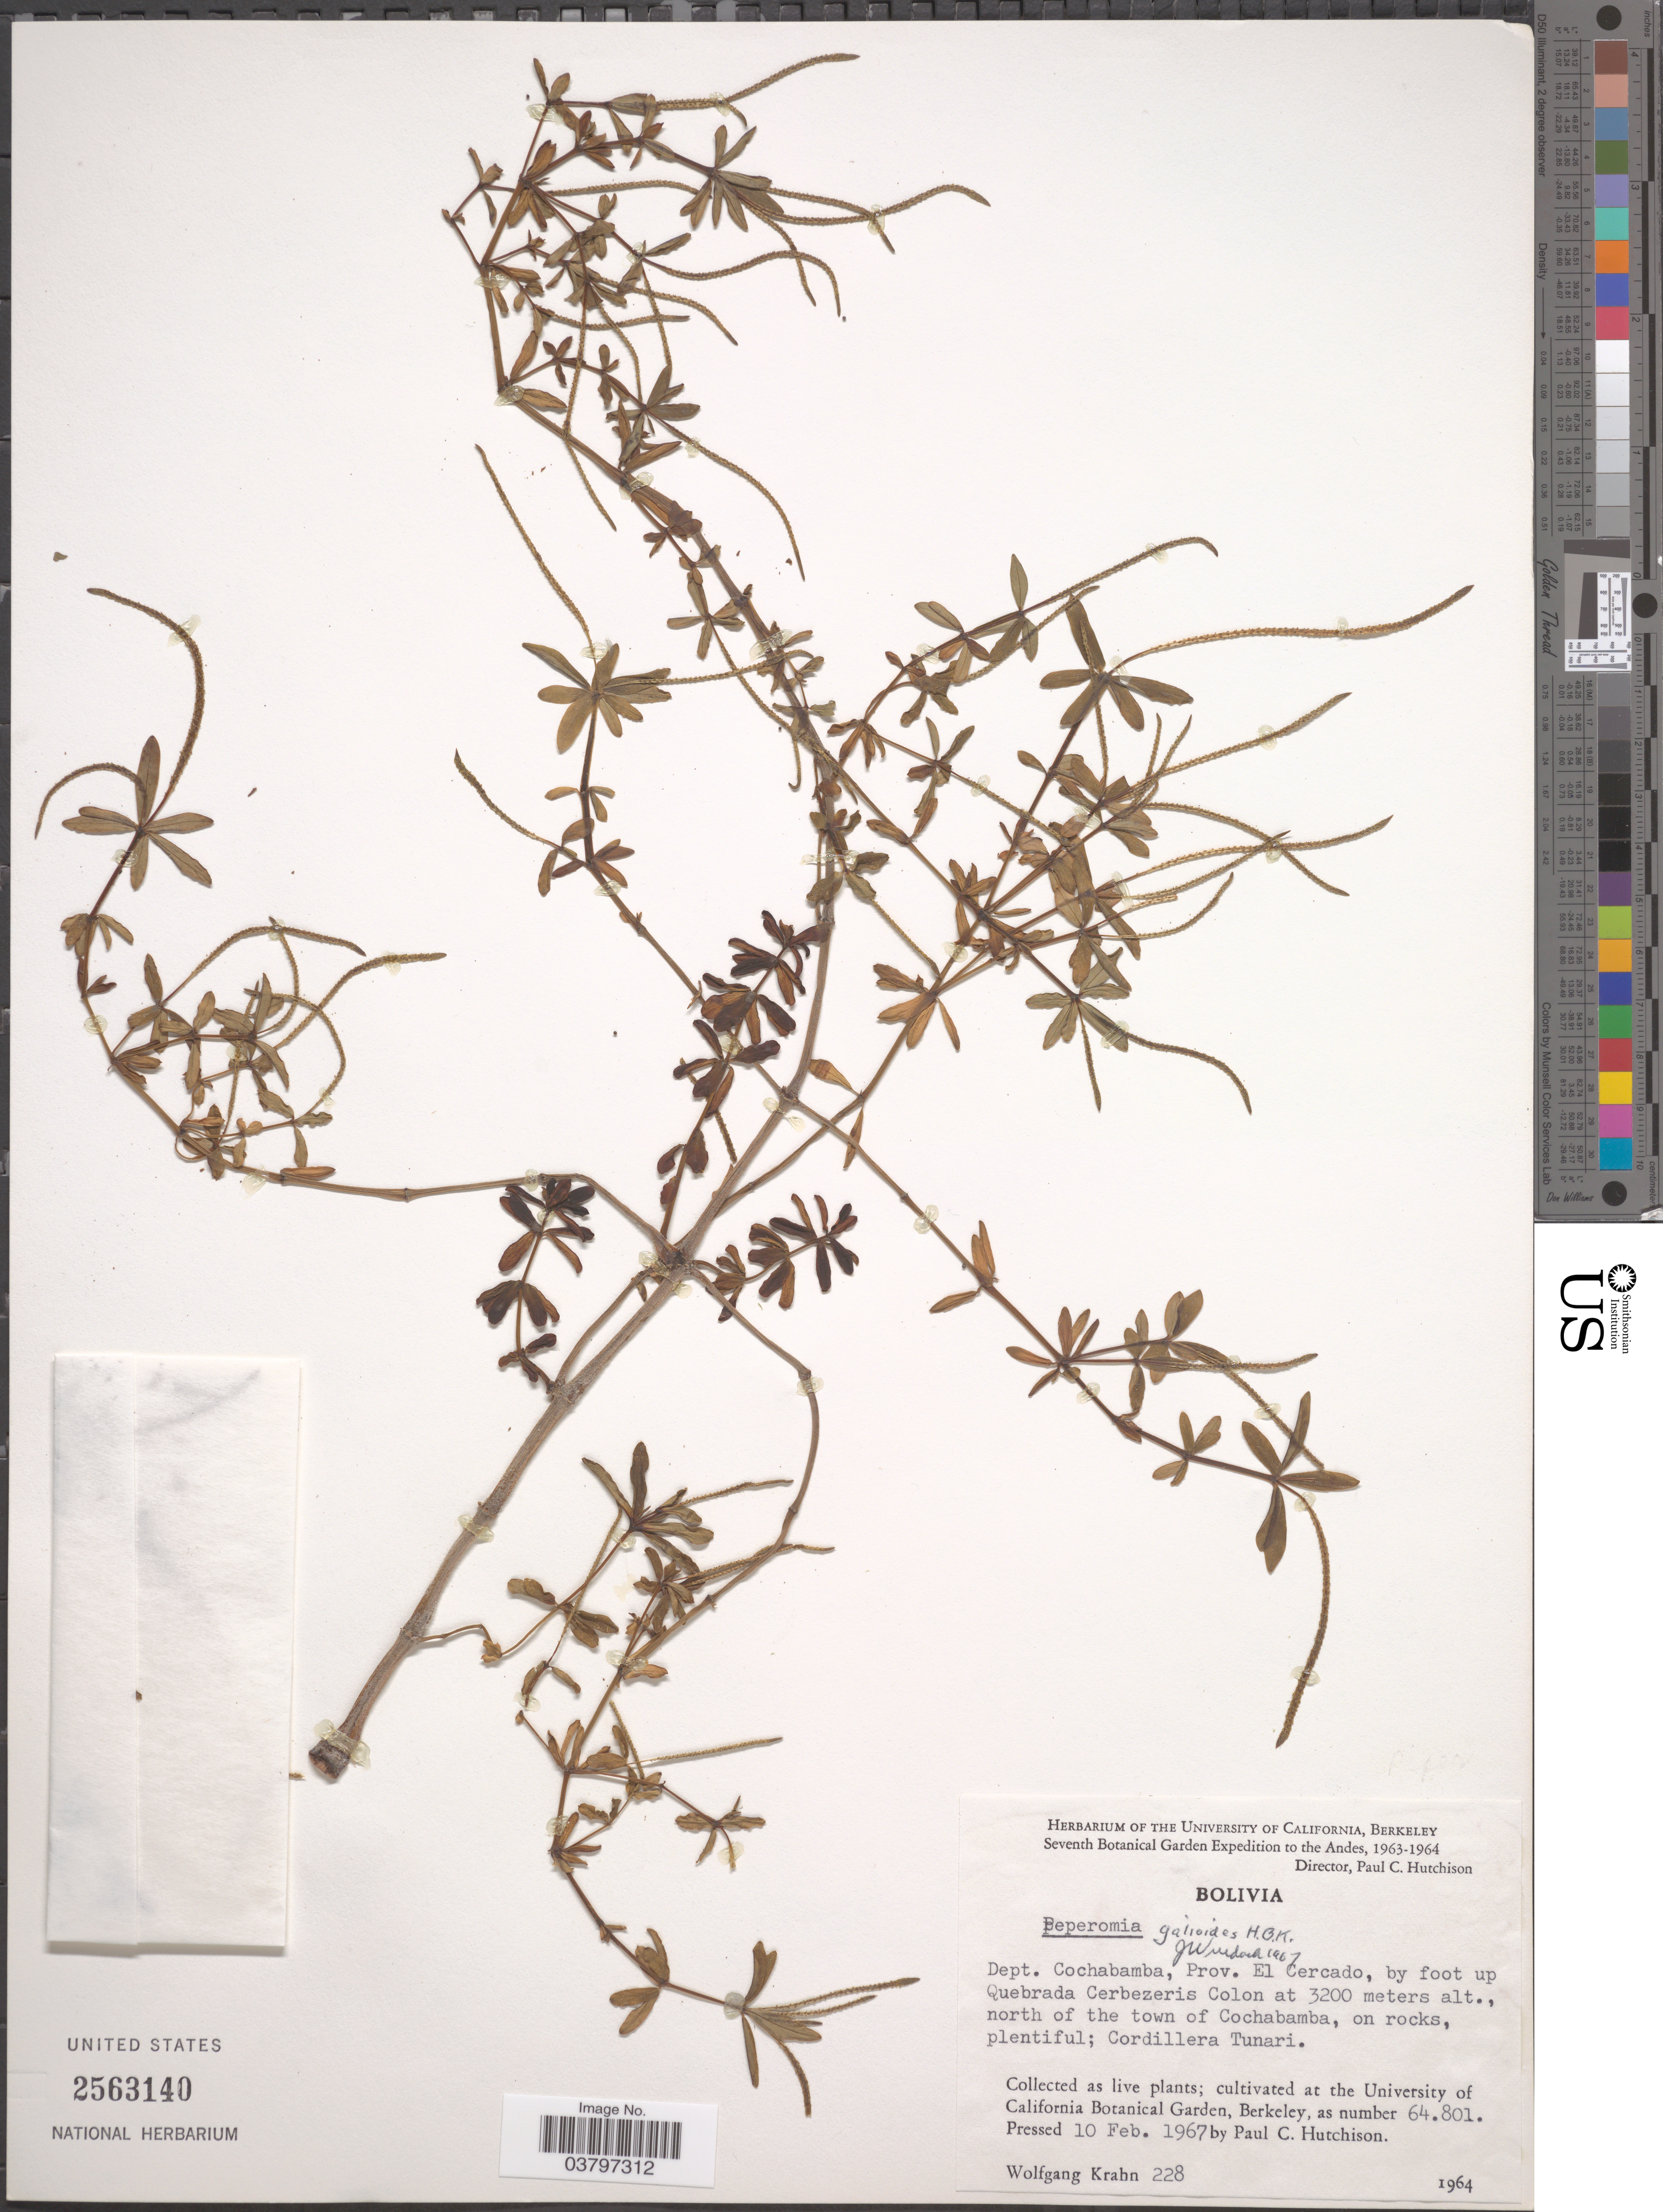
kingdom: Plantae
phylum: Tracheophyta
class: Magnoliopsida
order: Piperales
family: Piperaceae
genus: Peperomia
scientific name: Peperomia galioides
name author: Kunth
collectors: W. Krahn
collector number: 228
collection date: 1964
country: Bolivia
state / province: Cochabamba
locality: The Andes. Dept. Cochabamba, Prov. El Cercado, by foot up Quebrada Cerbezeris Colon, north of the town of Cochabamba.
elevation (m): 3200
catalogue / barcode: US 2563140